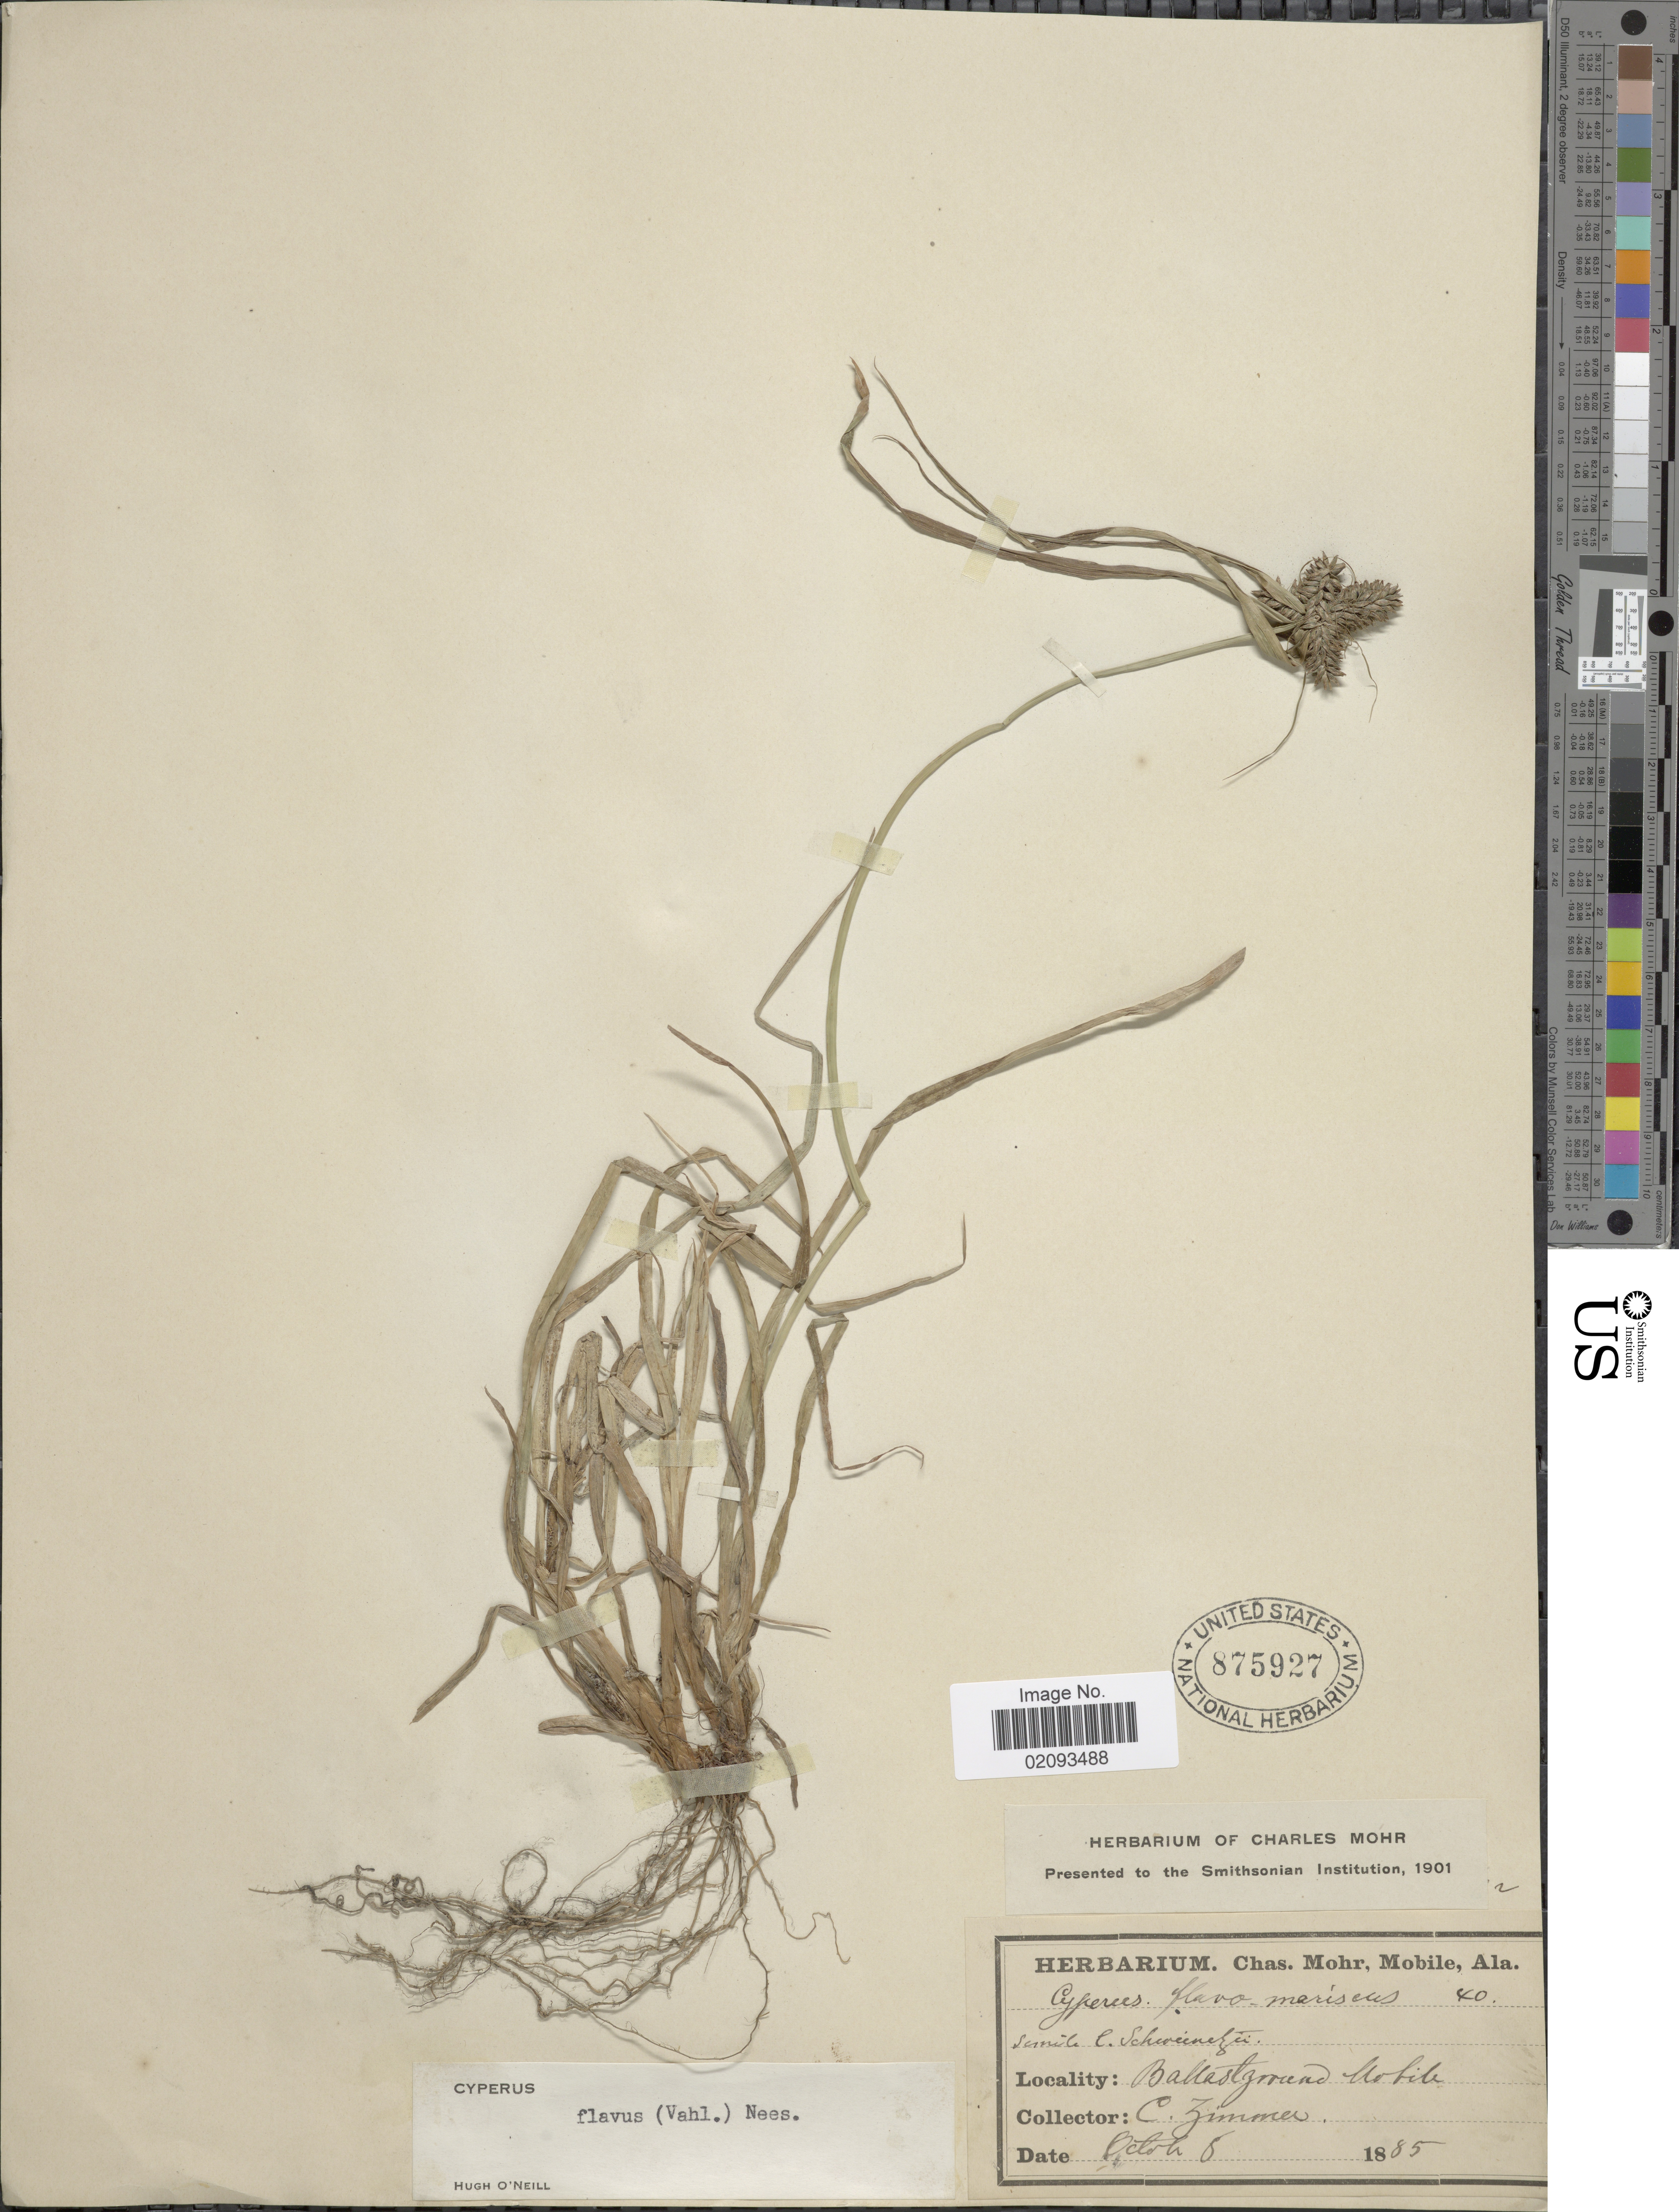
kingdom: Plantae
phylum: Tracheophyta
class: Liliopsida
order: Poales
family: Cyperaceae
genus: Cyperus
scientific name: Cyperus aggregatus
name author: (Willd.) Endl.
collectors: C. Zimmer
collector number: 40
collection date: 1885-10-08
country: United States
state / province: Alabama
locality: Ballast ground, Mobile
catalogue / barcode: US 875927